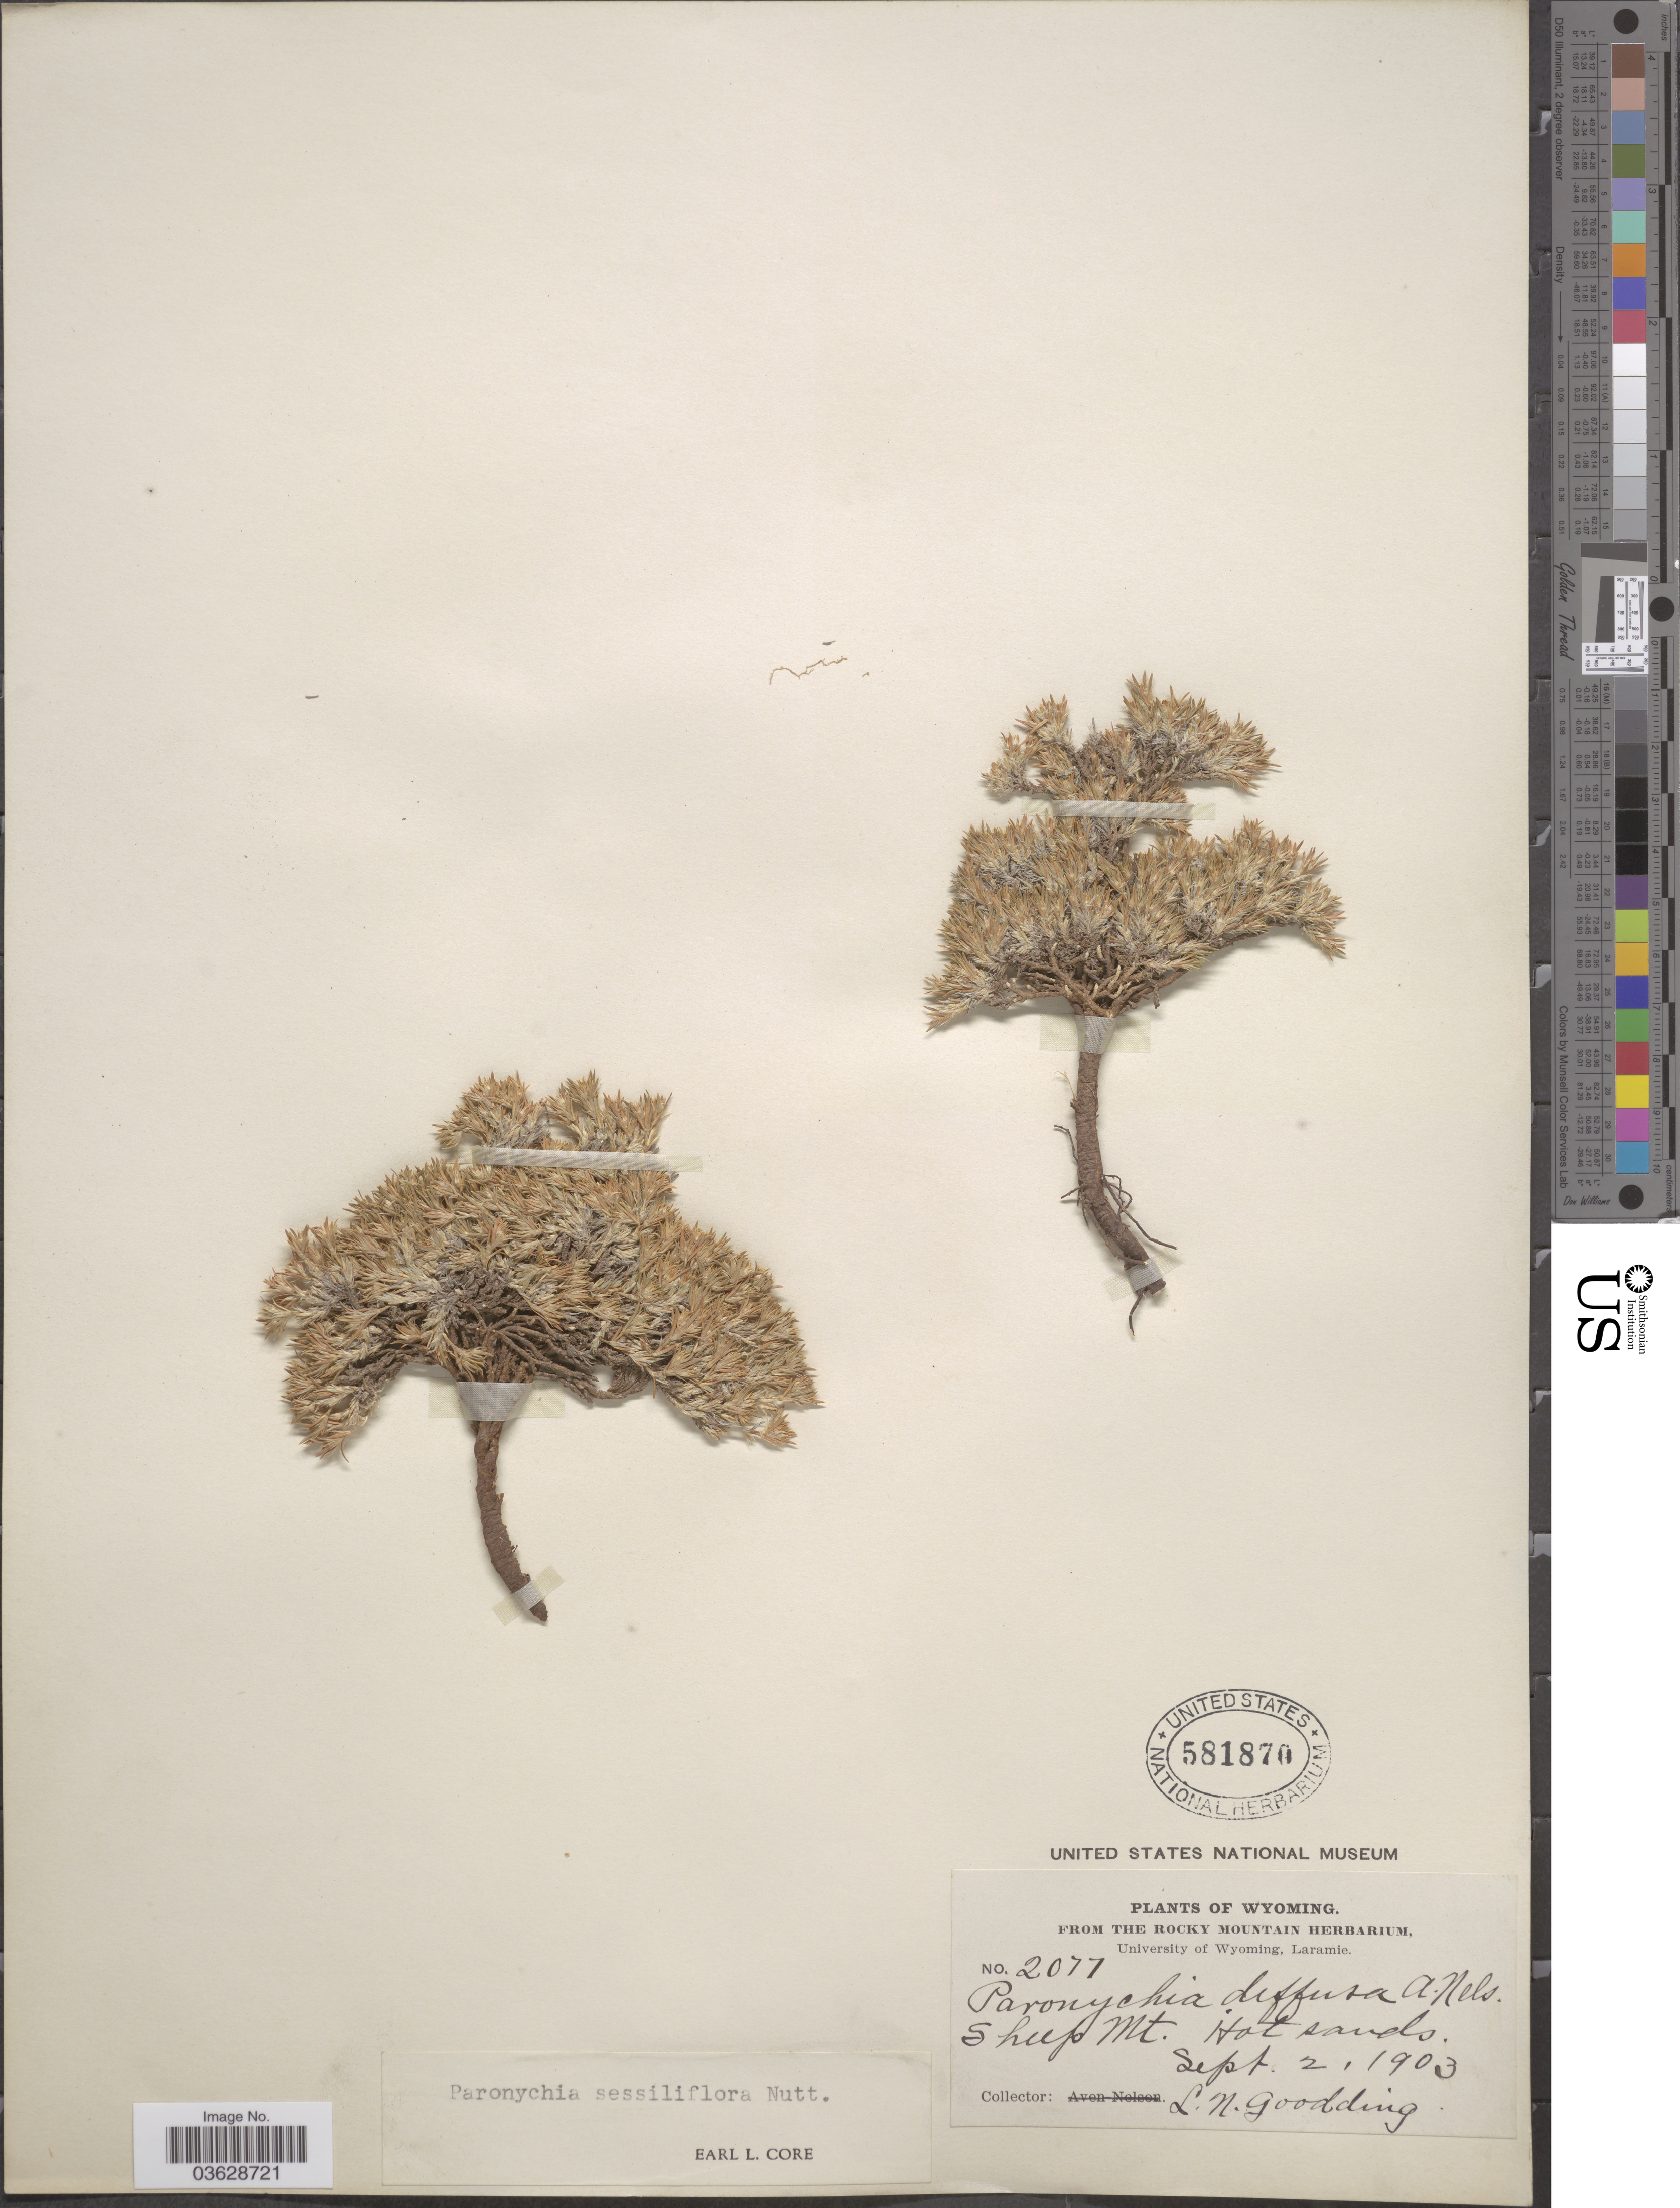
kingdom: Plantae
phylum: Tracheophyta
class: Magnoliopsida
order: Caryophyllales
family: Caryophyllaceae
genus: Paronychia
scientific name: Paronychia sessiliflora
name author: Nutt.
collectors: L. N. Goodding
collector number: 2077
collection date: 1903-09-02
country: United States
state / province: Wyoming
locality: Sheep Mt. Hot sands.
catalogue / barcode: US 581870